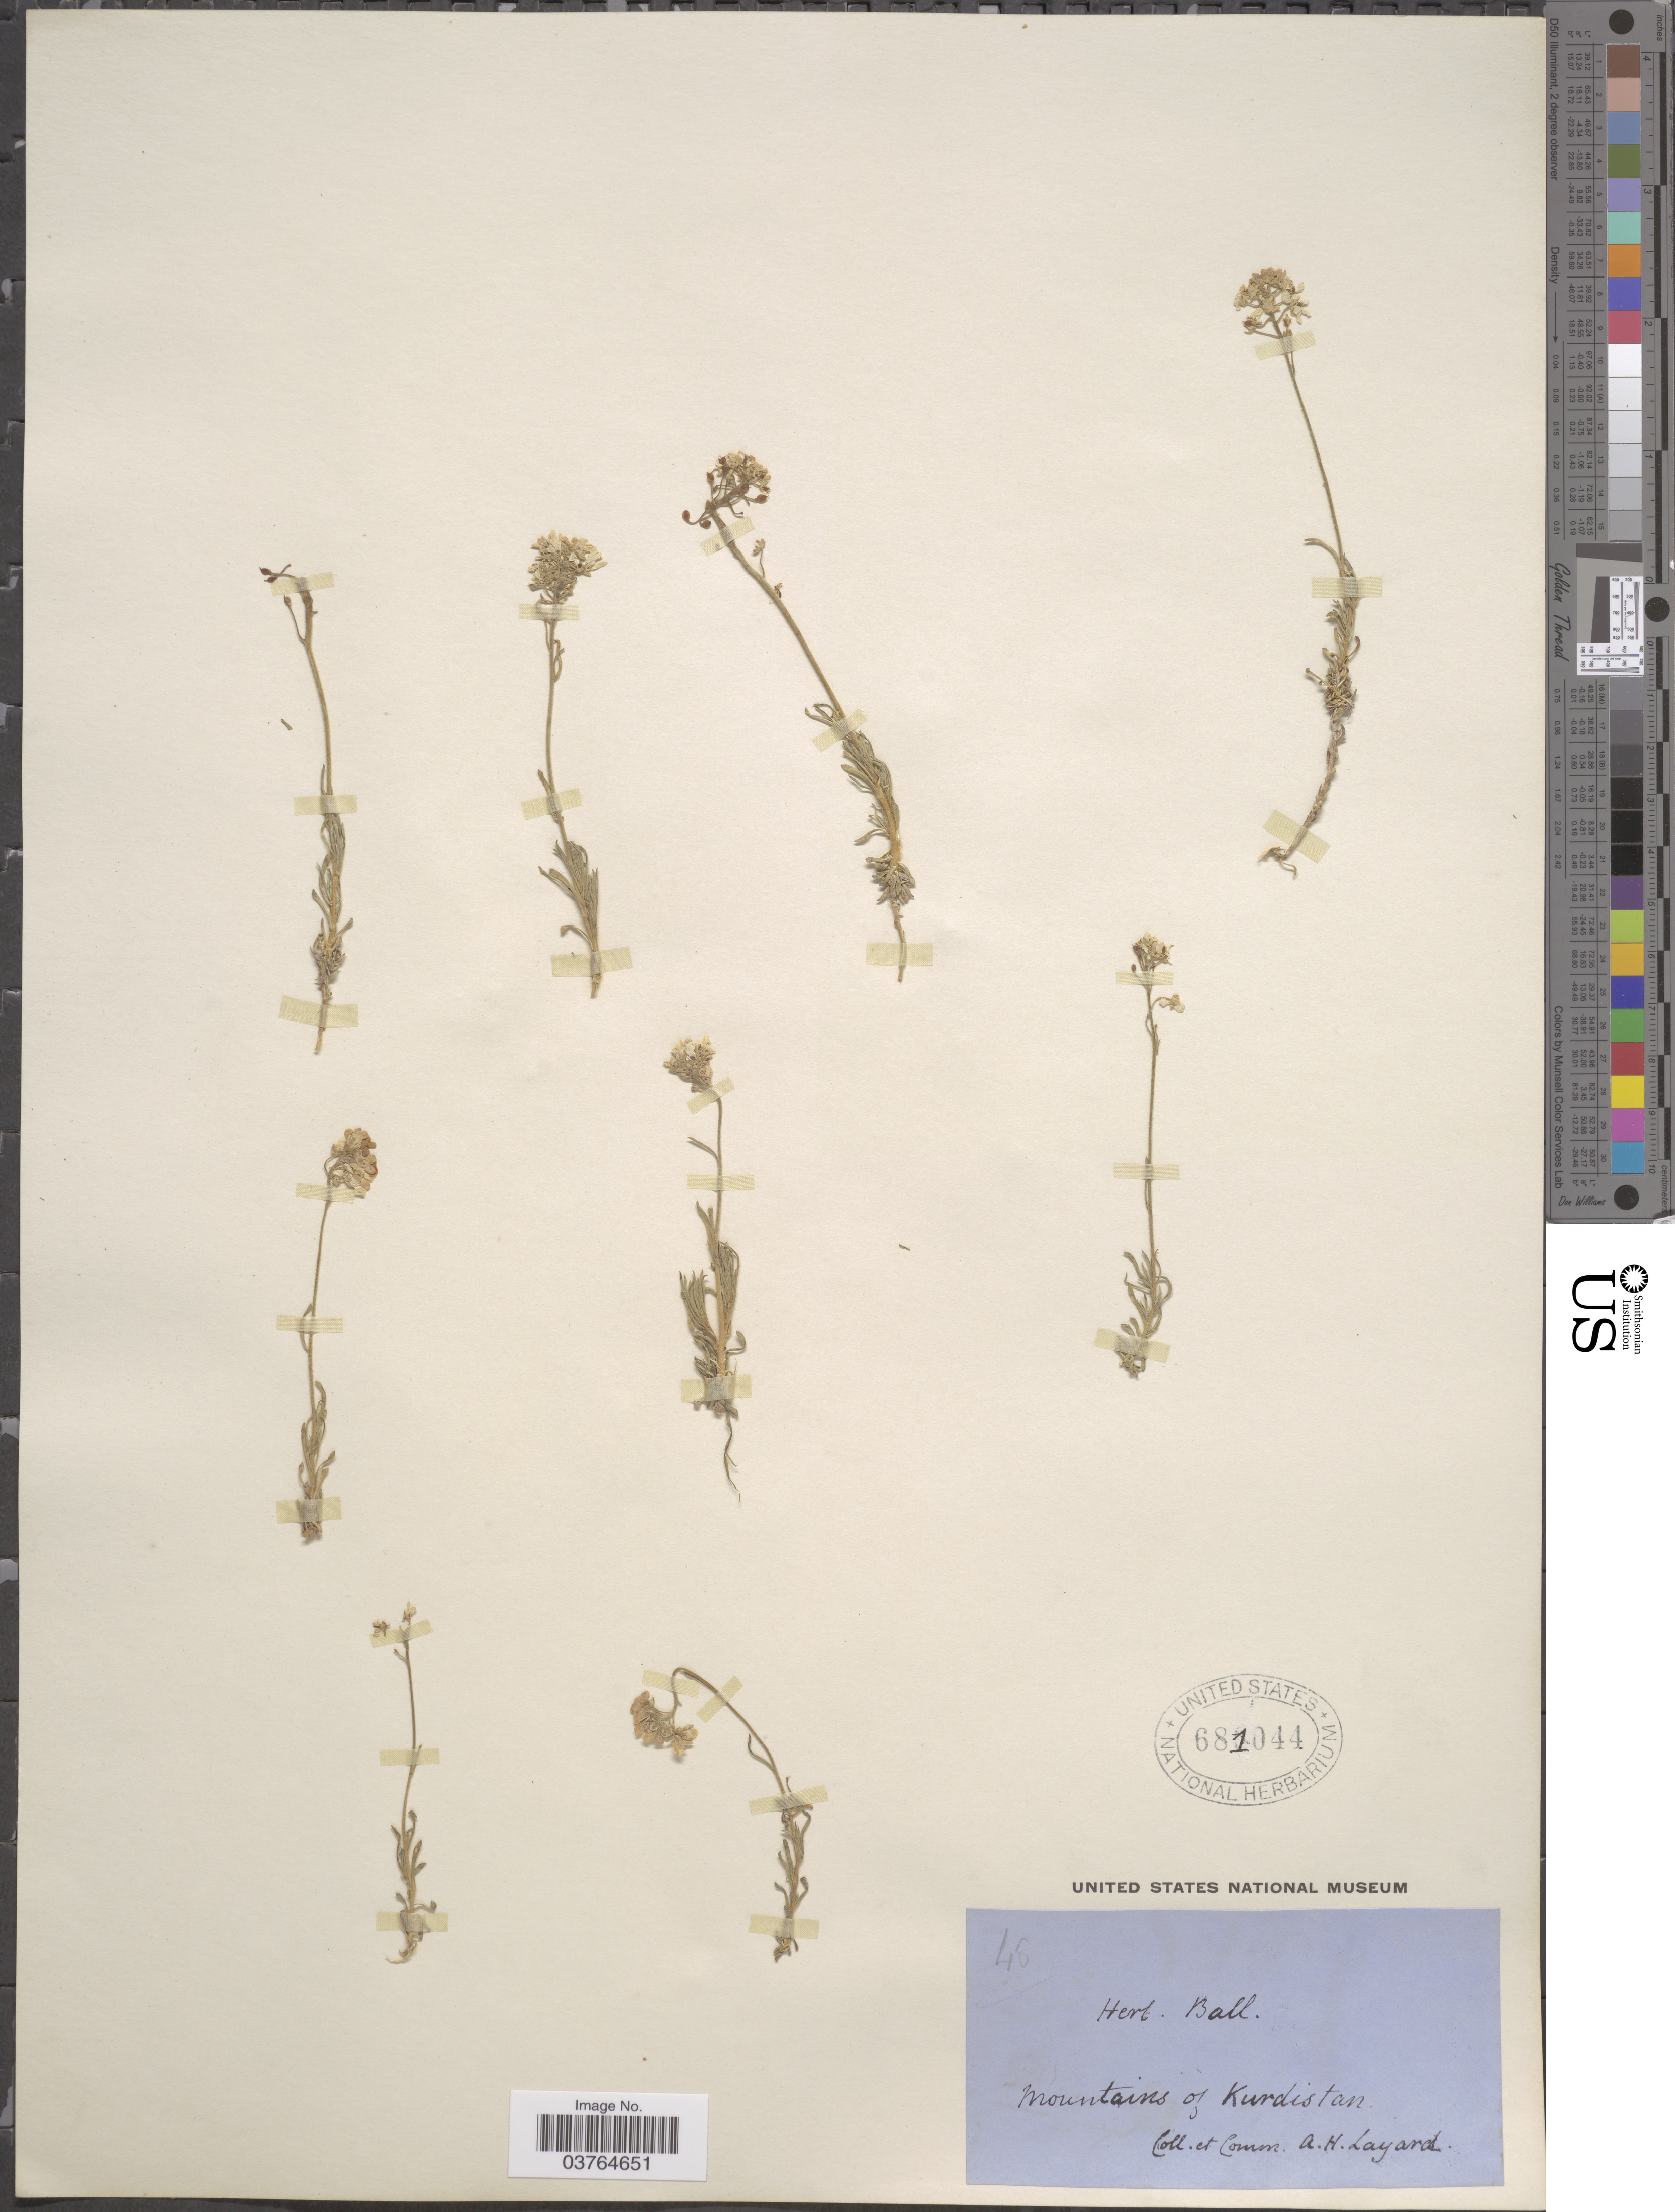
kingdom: Plantae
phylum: Tracheophyta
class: Magnoliopsida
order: Brassicales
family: Brassicaceae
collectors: A. Layard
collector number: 48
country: Iran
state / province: Kurdistan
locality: Mountains of Kurdistan.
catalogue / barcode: US 681044